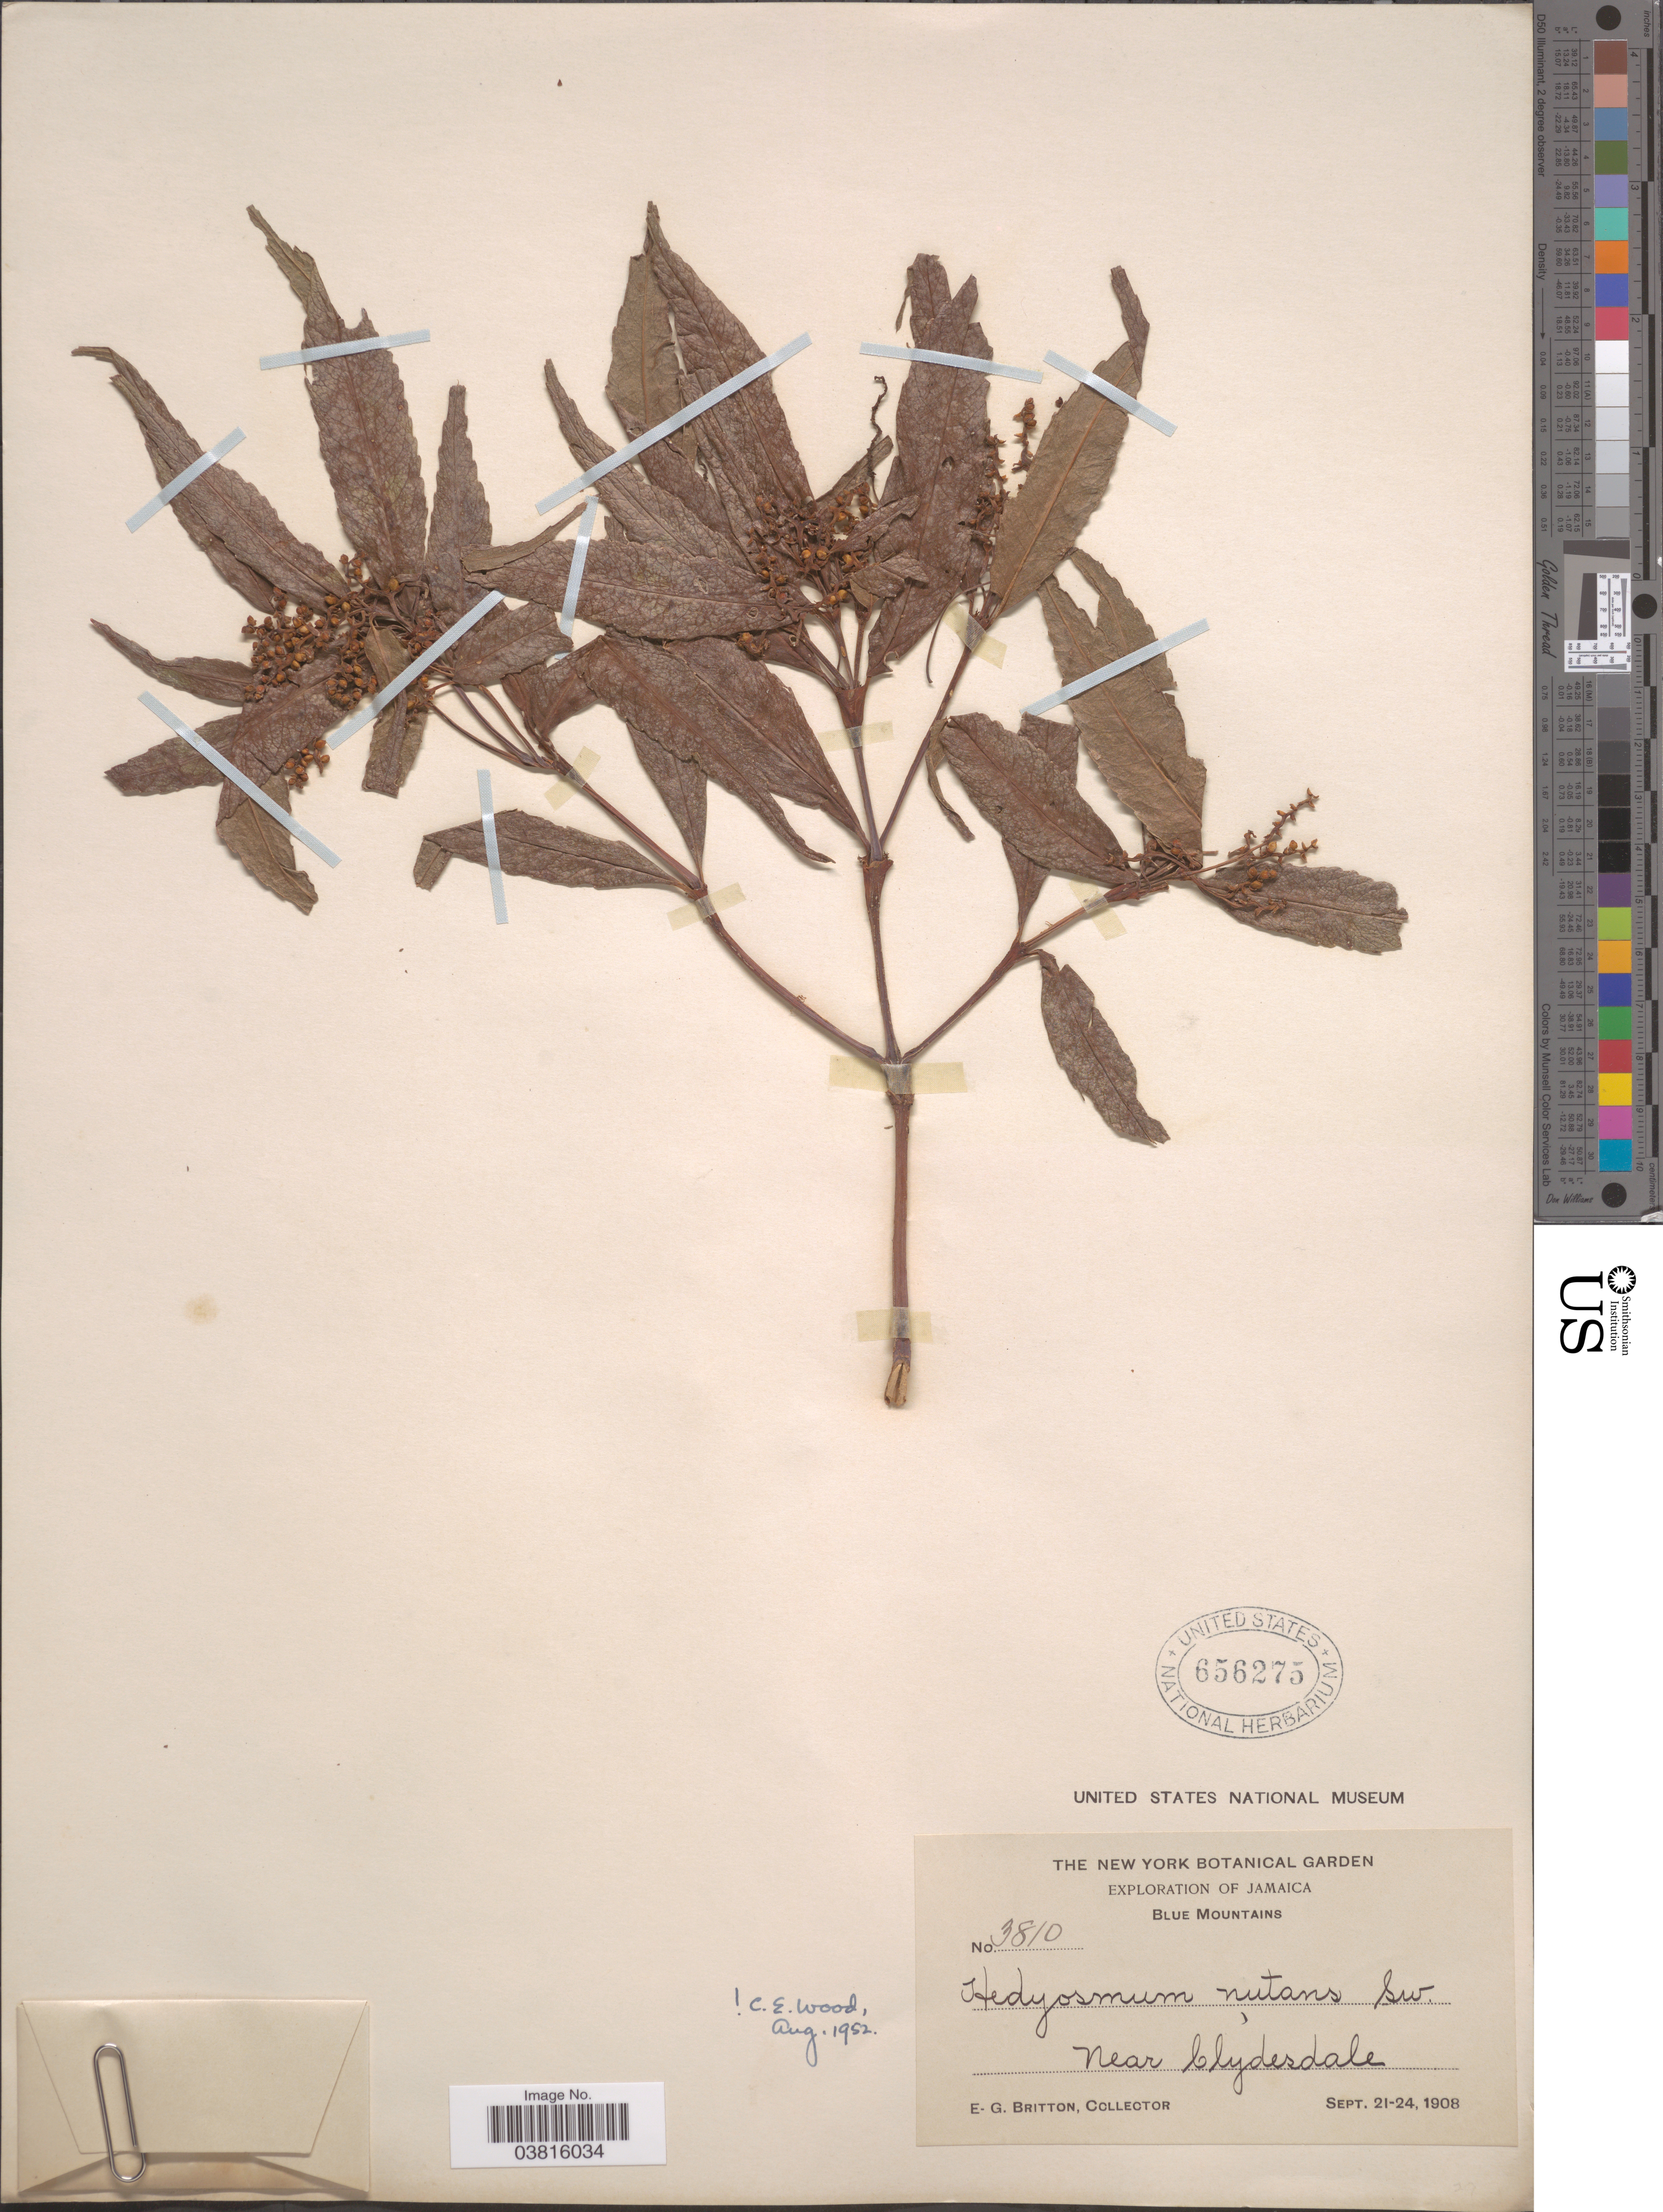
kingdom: Plantae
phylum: Tracheophyta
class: Magnoliopsida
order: Chloranthales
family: Chloranthaceae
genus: Hedyosmum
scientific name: Hedyosmum nutans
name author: Sw.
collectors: E. G. Britton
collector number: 3810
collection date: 1908-09-21/1908-09-24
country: Jamaica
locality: Blue Mountains. Near Clydesdale.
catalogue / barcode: US 656275